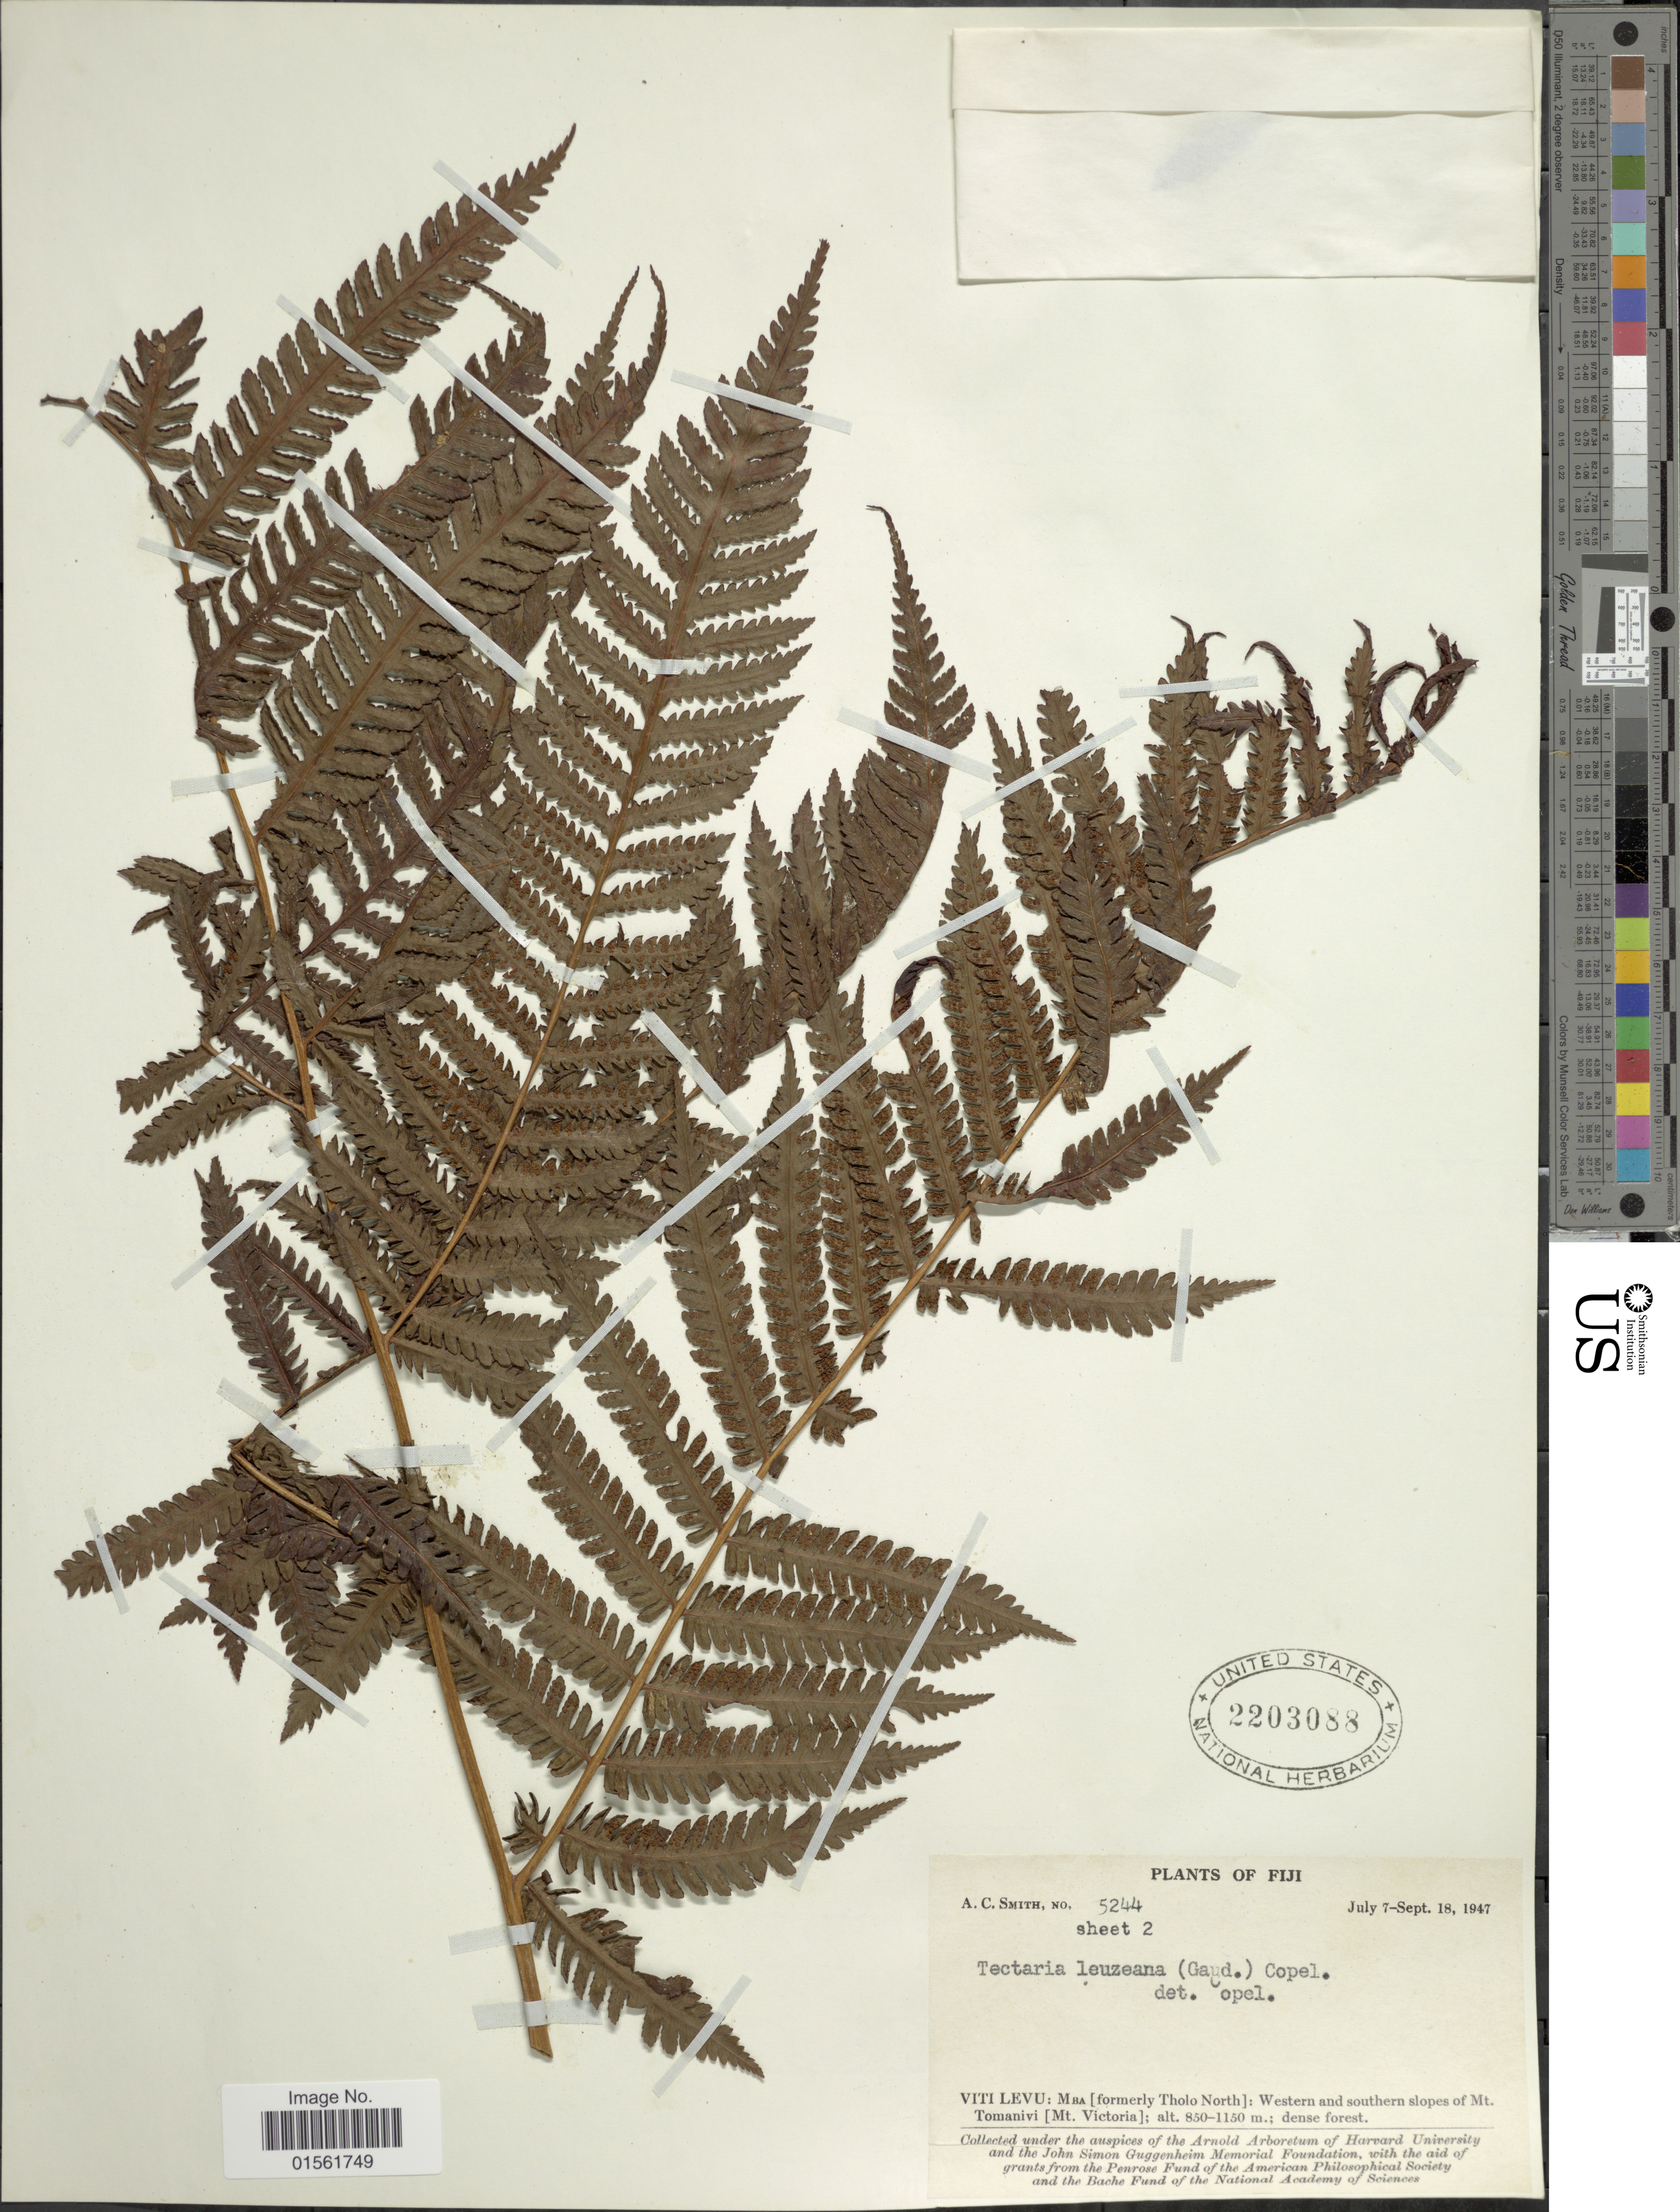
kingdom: Plantae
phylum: Tracheophyta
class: Polypodiopsida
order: Polypodiales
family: Dryopteridaceae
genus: Pleocnemia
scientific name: Pleocnemia cumingiana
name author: C. Presl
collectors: A. C. Smith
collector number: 5244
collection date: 1947-07-07/1947-09-18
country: Fiji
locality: Viti Levu: Mba [formerly Tholo North]: Western and southern slopes of Mt. Tomanivi [Mt. Victoria]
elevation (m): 850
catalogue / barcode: US 2203088